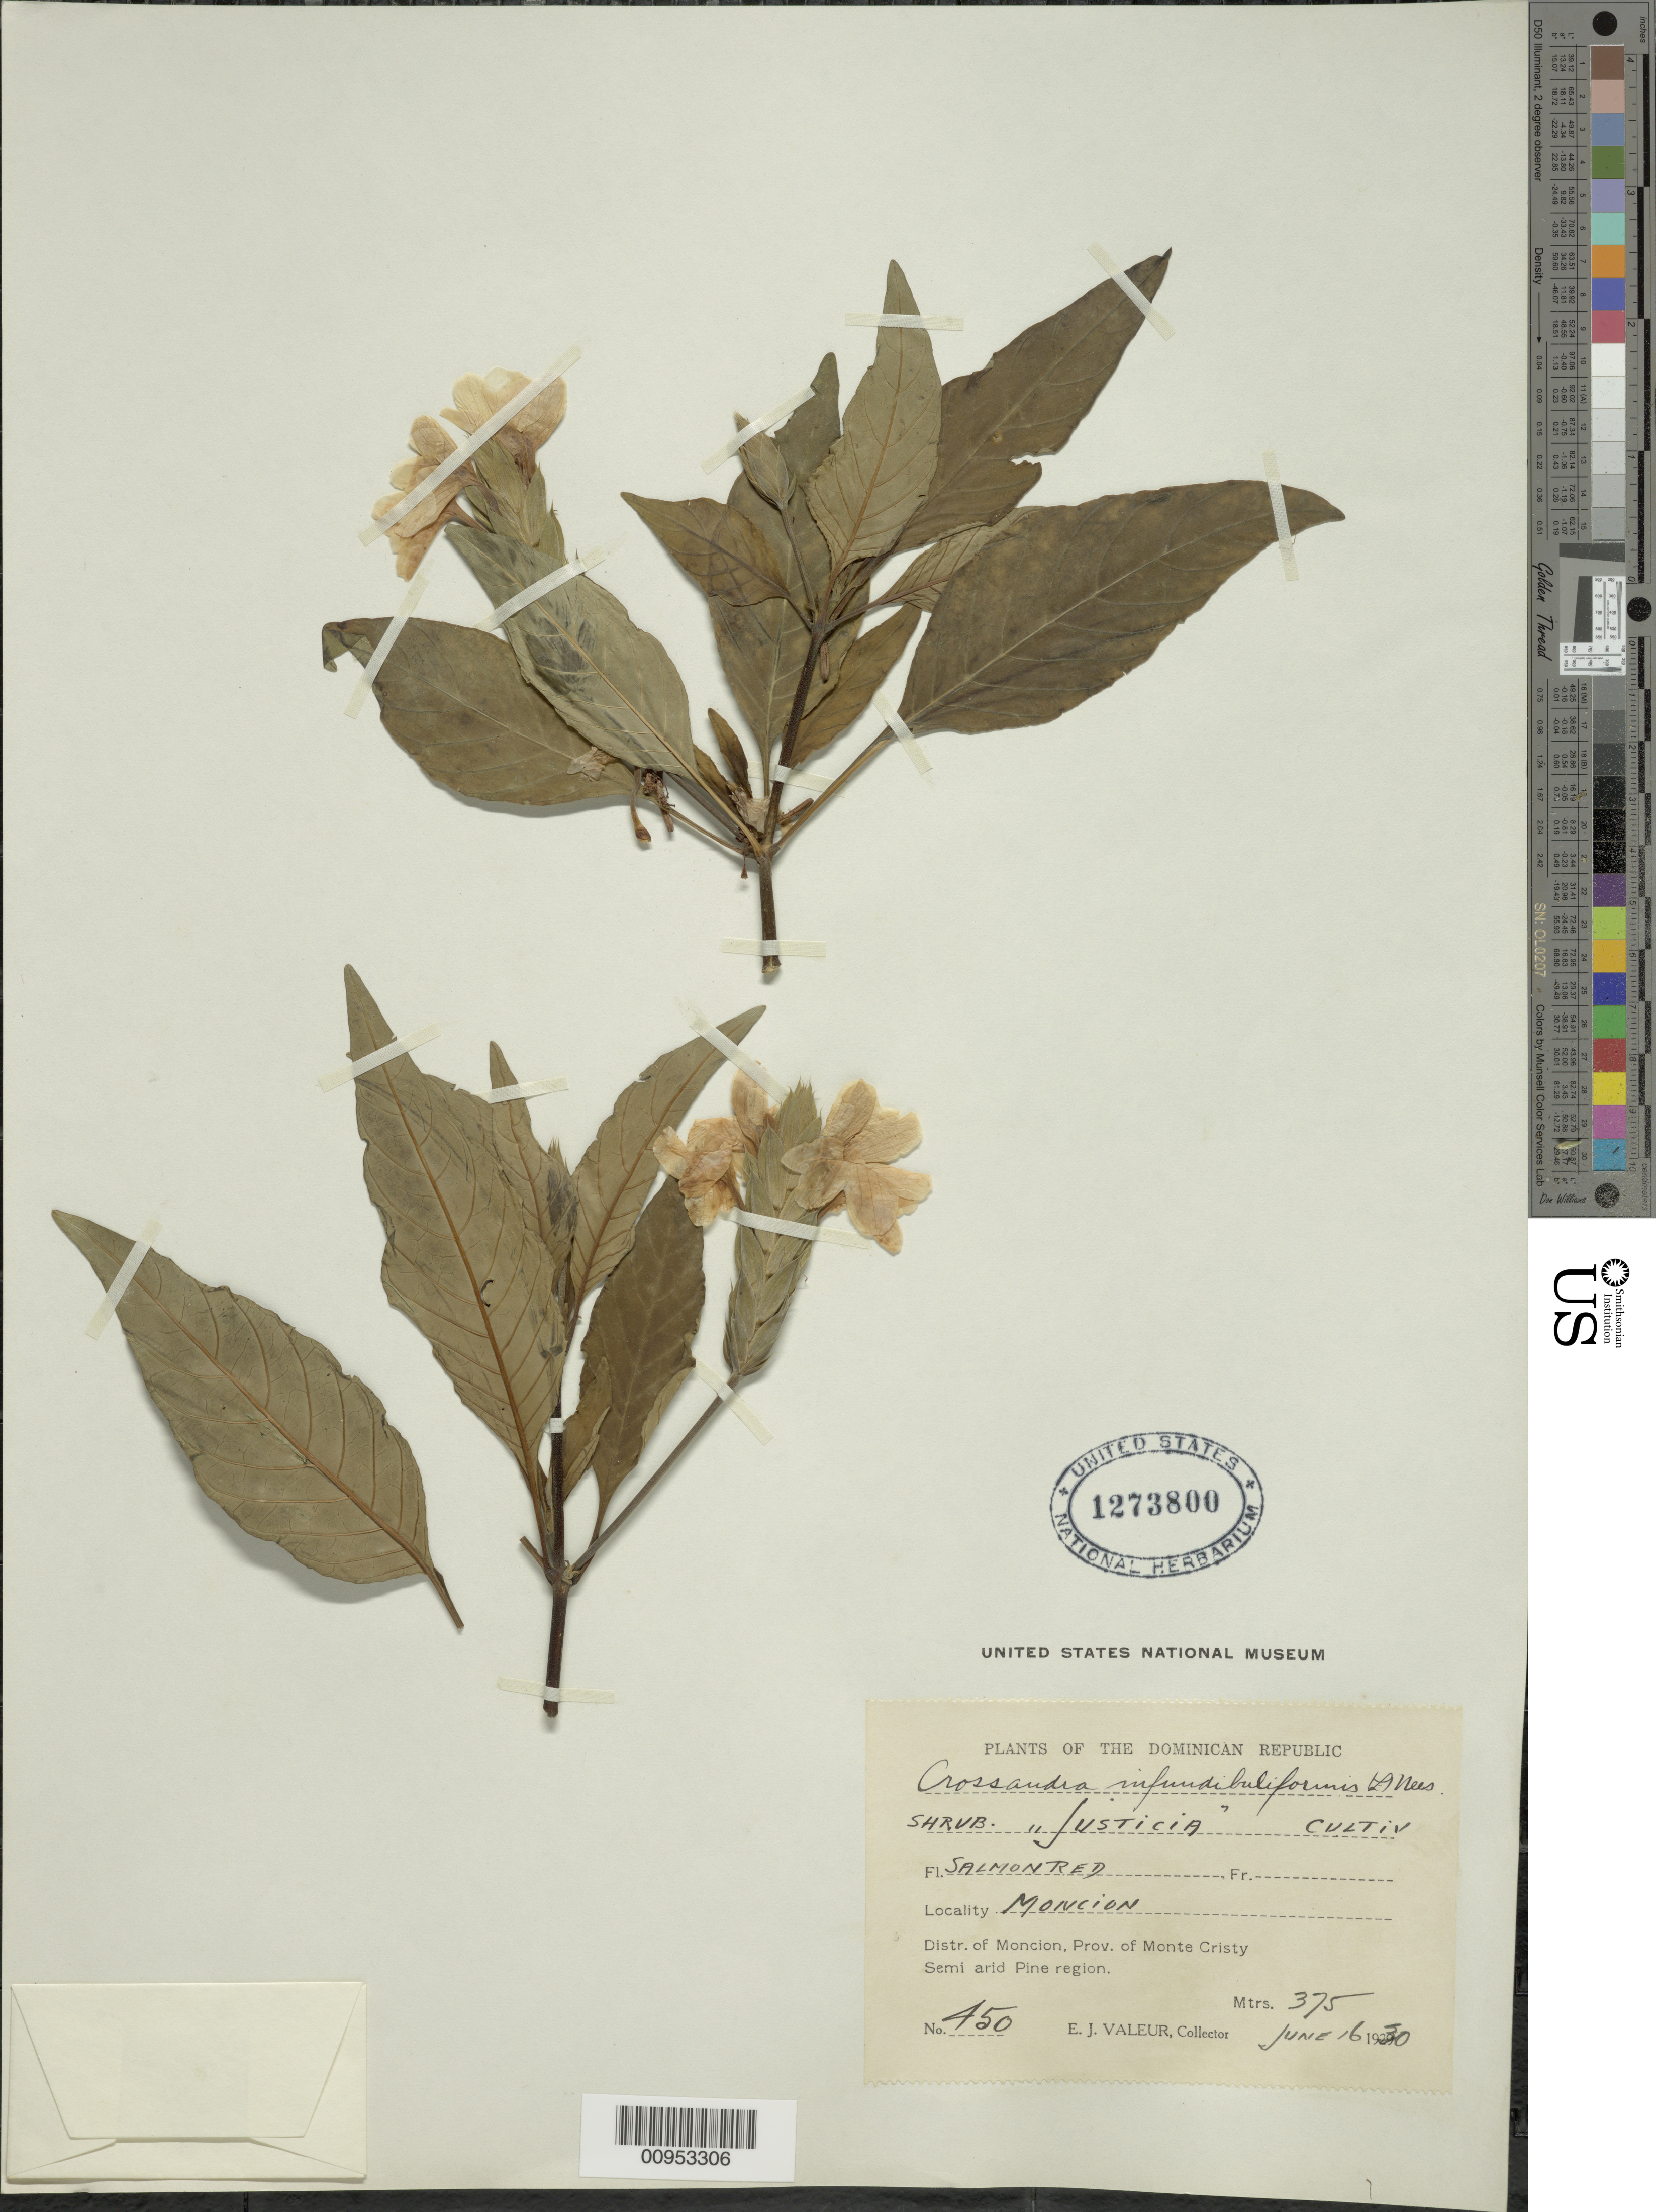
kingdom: Plantae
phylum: Tracheophyta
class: Magnoliopsida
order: Lamiales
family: Acanthaceae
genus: Crossandra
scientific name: Crossandra infundibuliformis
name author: (L.) Nees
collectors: E. Valeur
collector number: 450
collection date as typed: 16 Jun 1930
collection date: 1930-06-16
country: Dominican Republic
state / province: Monte Cristi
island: Hispaniola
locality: Moncion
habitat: Semi-arid pine region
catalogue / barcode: US 1273800